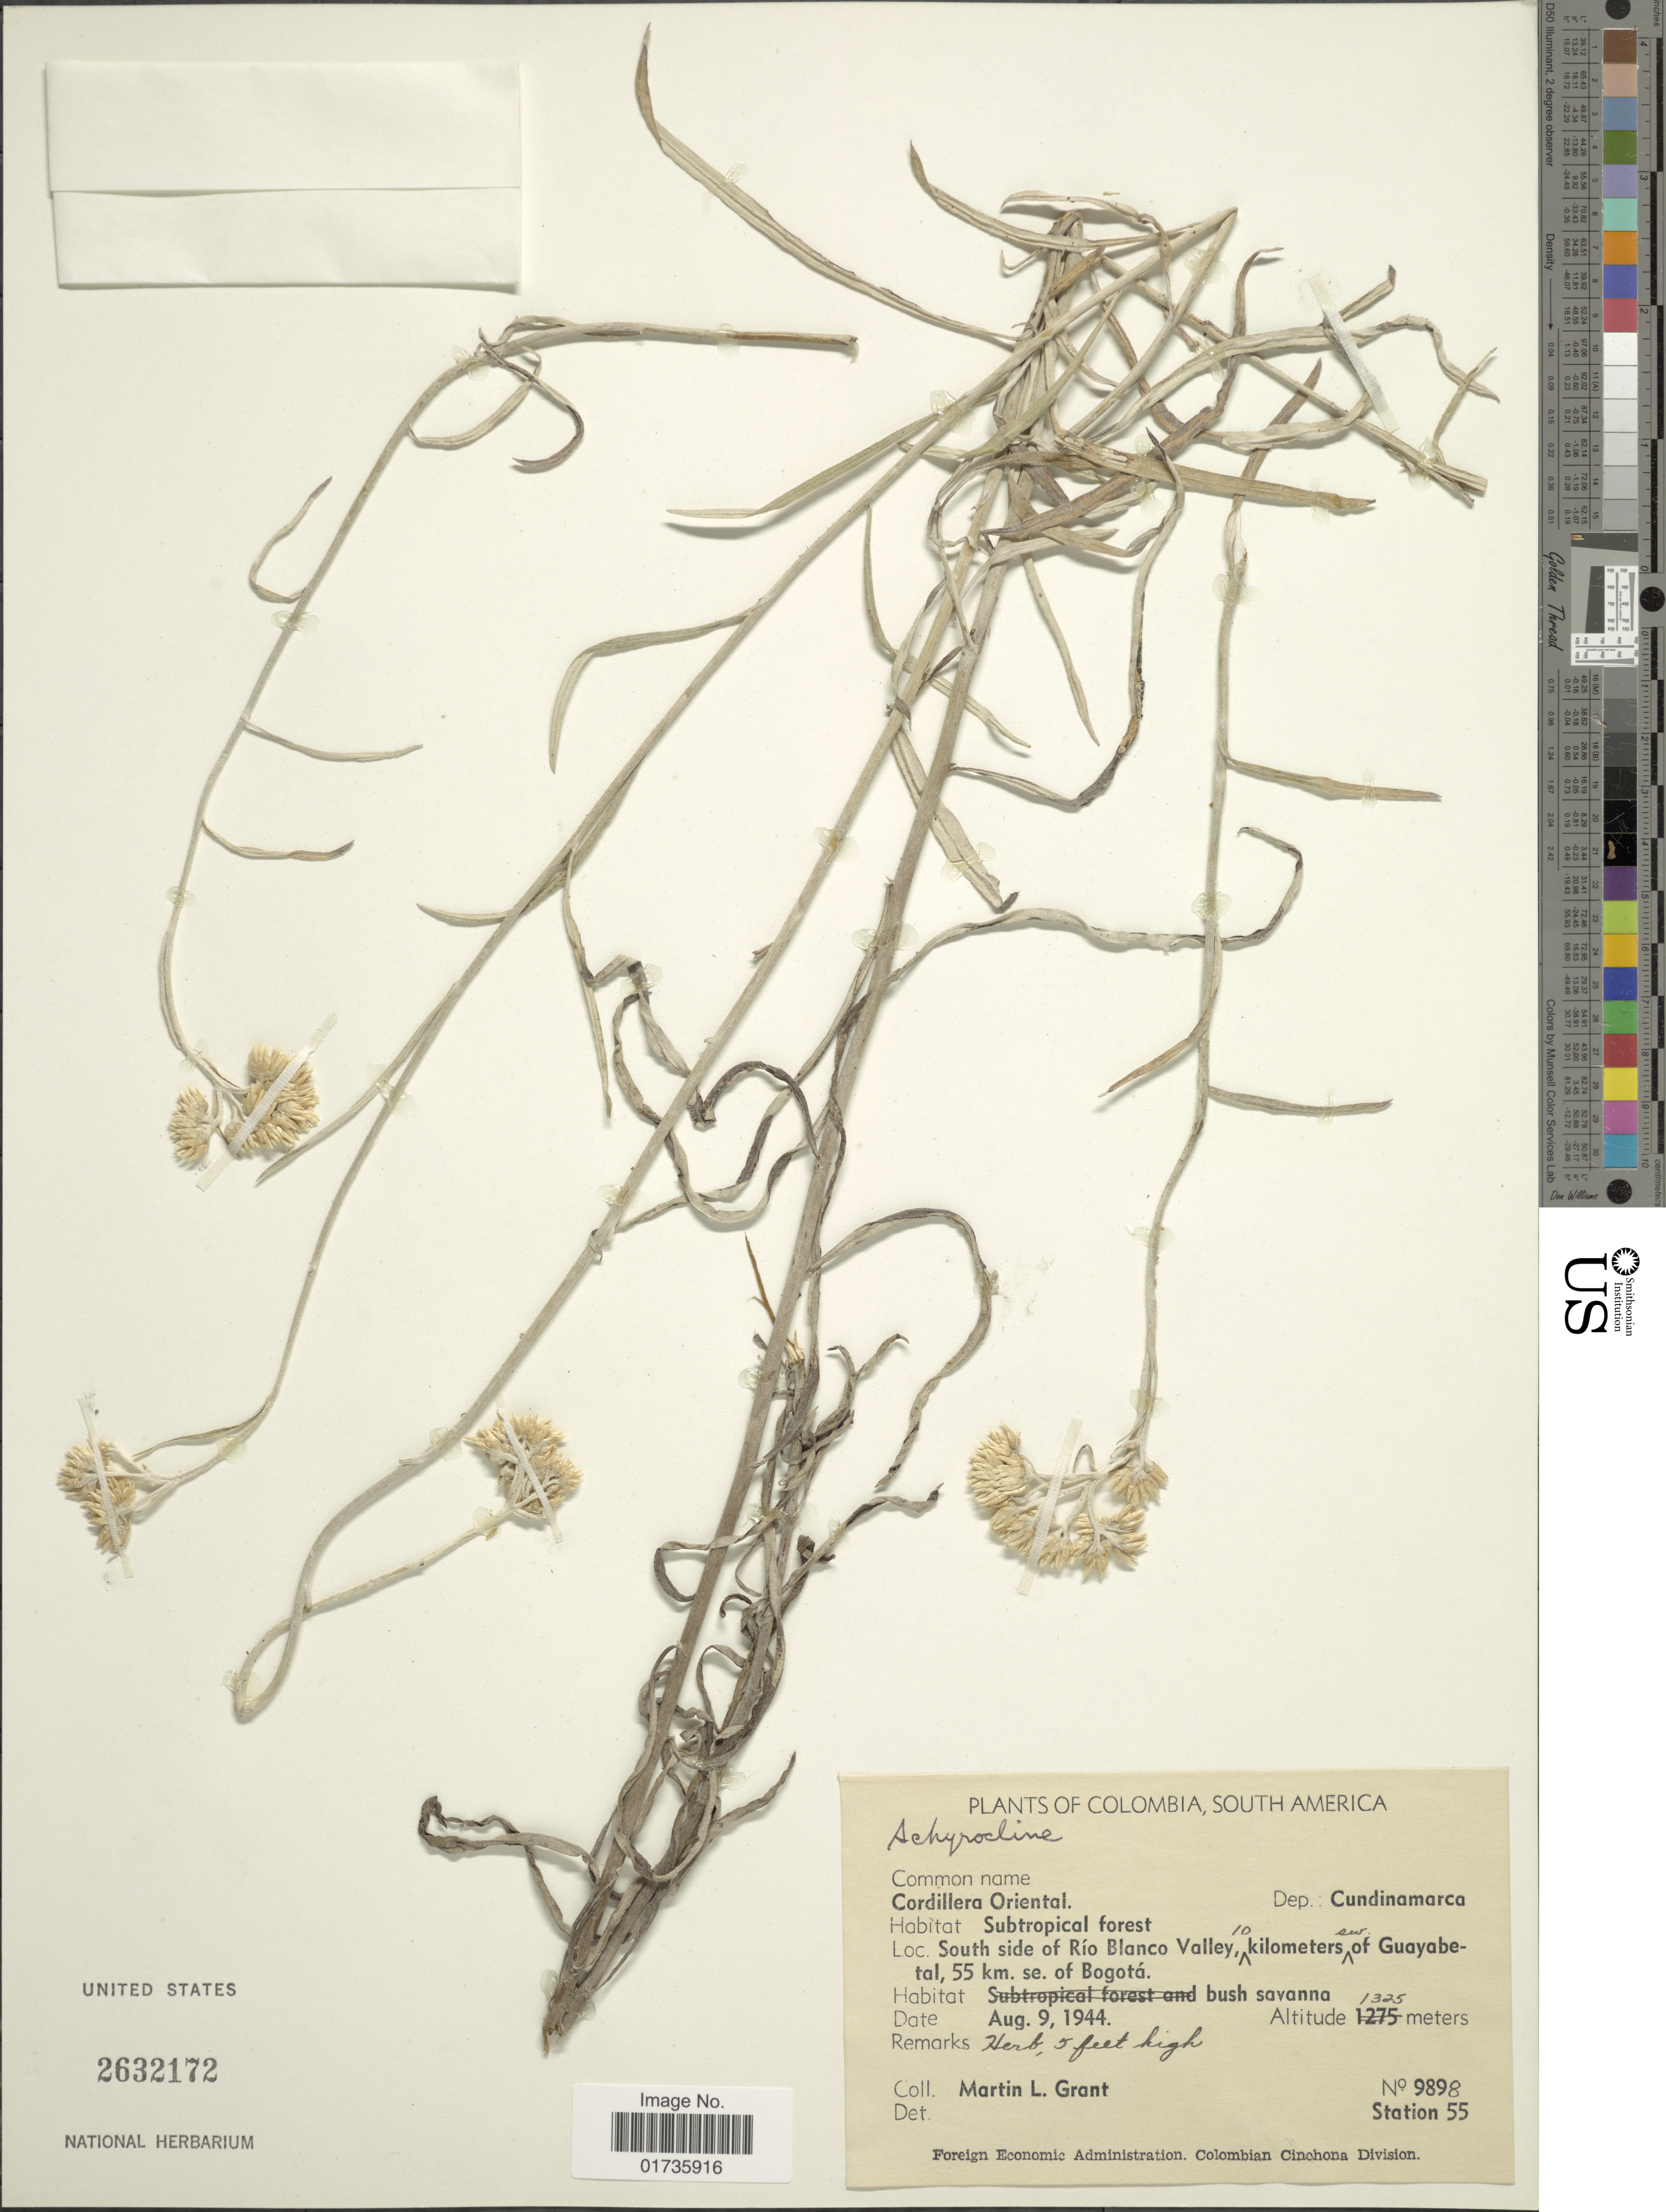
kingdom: Plantae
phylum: Tracheophyta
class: Magnoliopsida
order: Asterales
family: Asteraceae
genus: Achyrocline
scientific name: Achyrocline satureioides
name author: (Lam.) DC.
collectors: M. L. Grant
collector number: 9898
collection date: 1944-08-09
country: Colombia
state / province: Cundinamarca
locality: Cordillera Oriental, Dep: Cundinamarca, South side of Río Blanco Valley, 10 kilometers se of Guayabetal, 55 km se. of Bogotá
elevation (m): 1325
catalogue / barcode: US 2632172